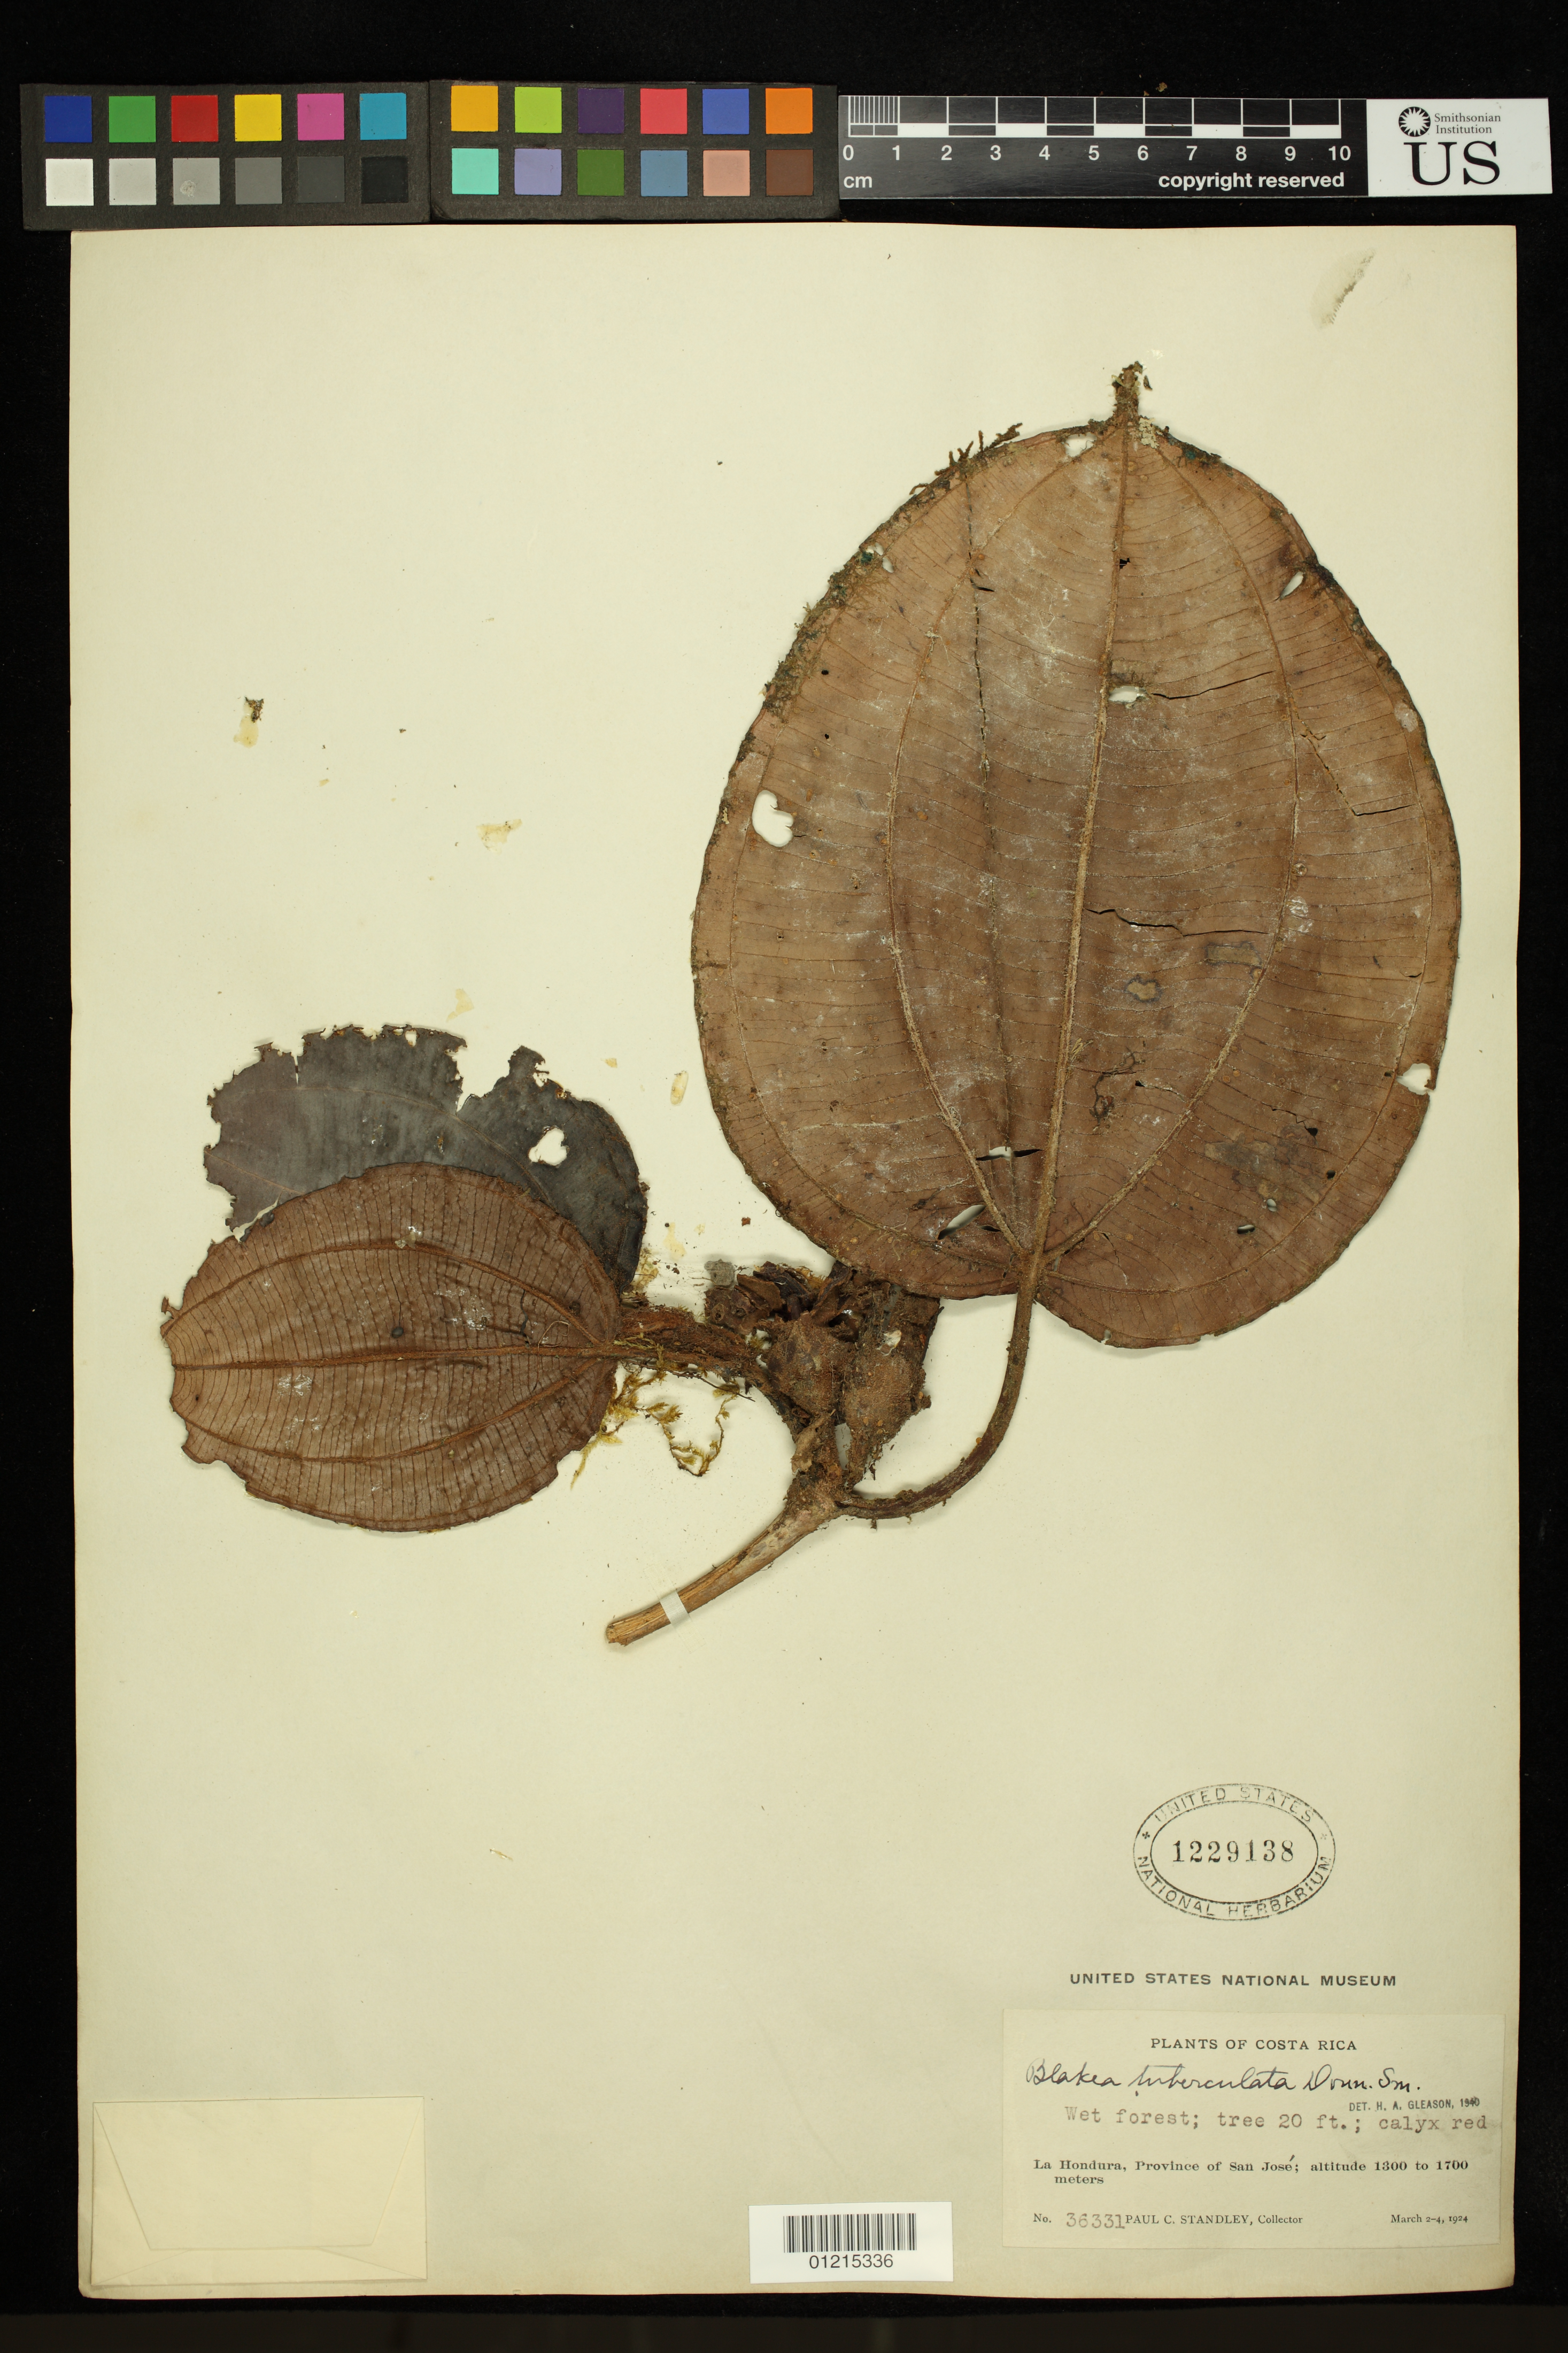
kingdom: Plantae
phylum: Tracheophyta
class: Magnoliopsida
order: Myrtales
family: Melastomataceae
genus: Blakea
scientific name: Blakea tuberculata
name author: Donn. Sm.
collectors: P. C. Standley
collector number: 36331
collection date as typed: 2-4 Mar 1924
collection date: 1924-03-02/1924-03-04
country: Costa Rica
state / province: San José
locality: La Hondura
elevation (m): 1300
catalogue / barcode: US 1229138